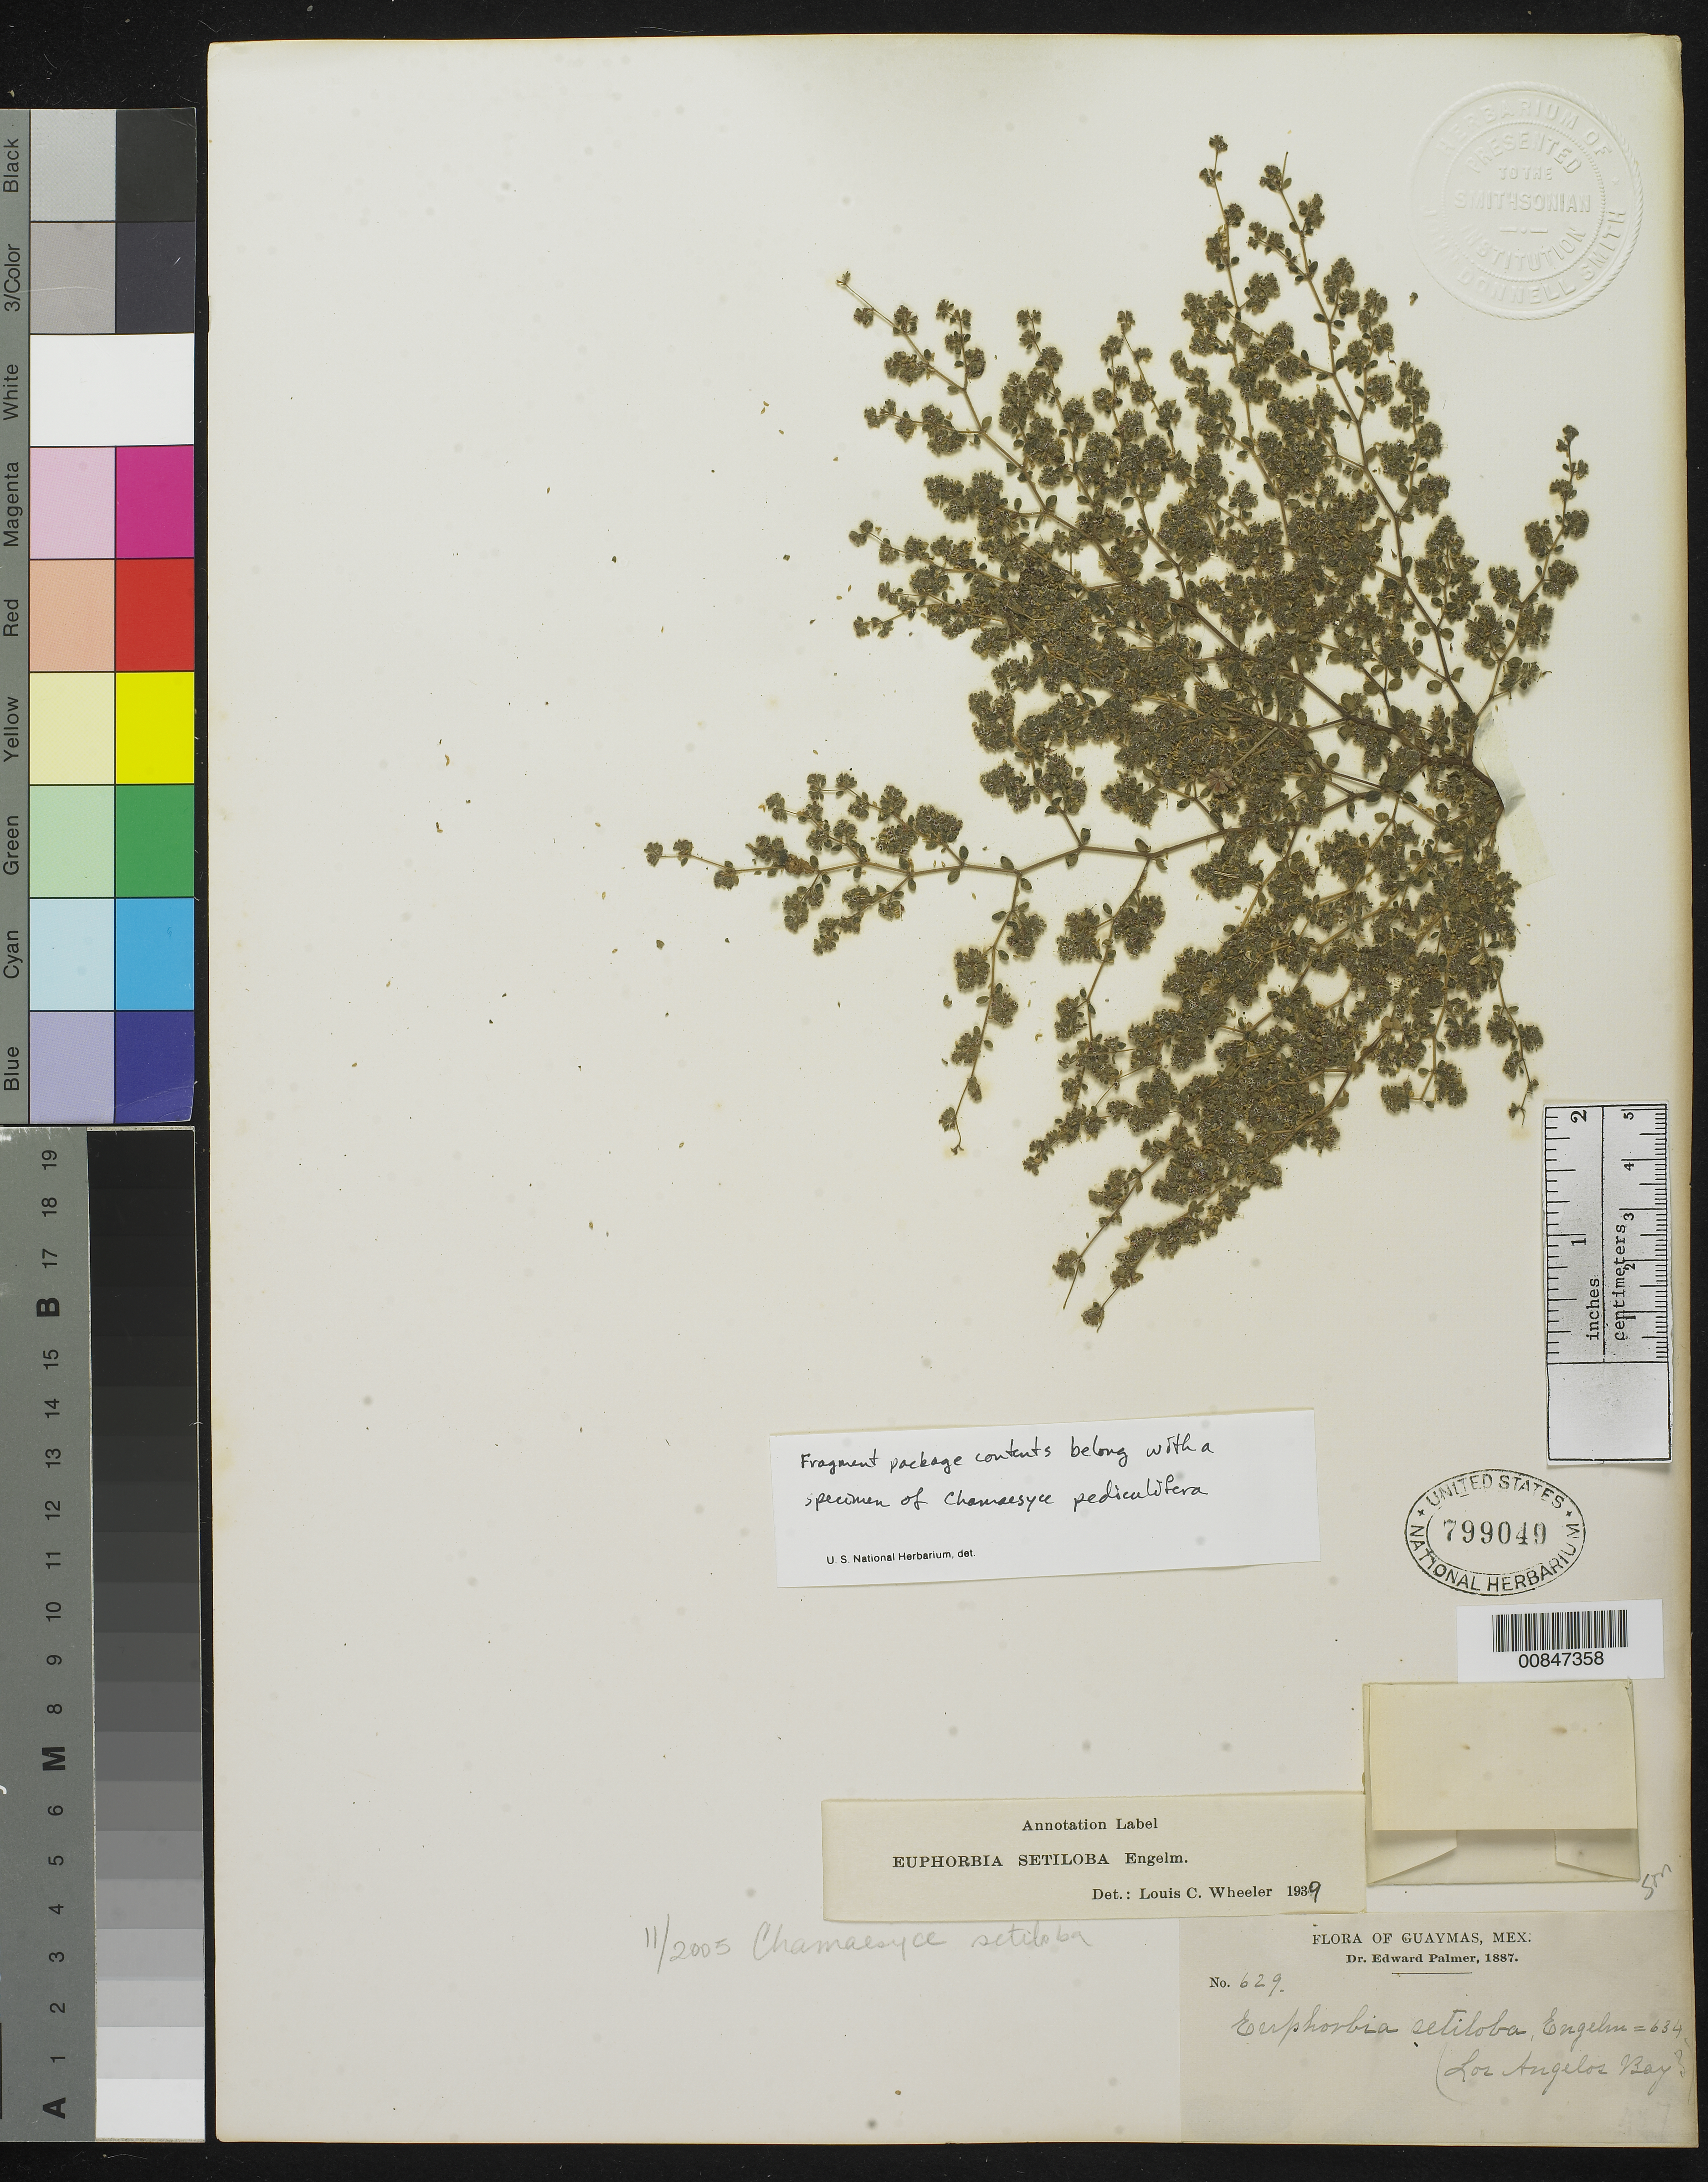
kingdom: Plantae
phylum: Tracheophyta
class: Magnoliopsida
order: Malpighiales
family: Euphorbiaceae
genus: Euphorbia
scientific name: Euphorbia setiloba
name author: Engelm.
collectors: E. Palmer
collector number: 629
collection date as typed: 1887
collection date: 1887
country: Mexico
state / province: Sonora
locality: Guaymas, Sonora.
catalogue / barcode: US 799049